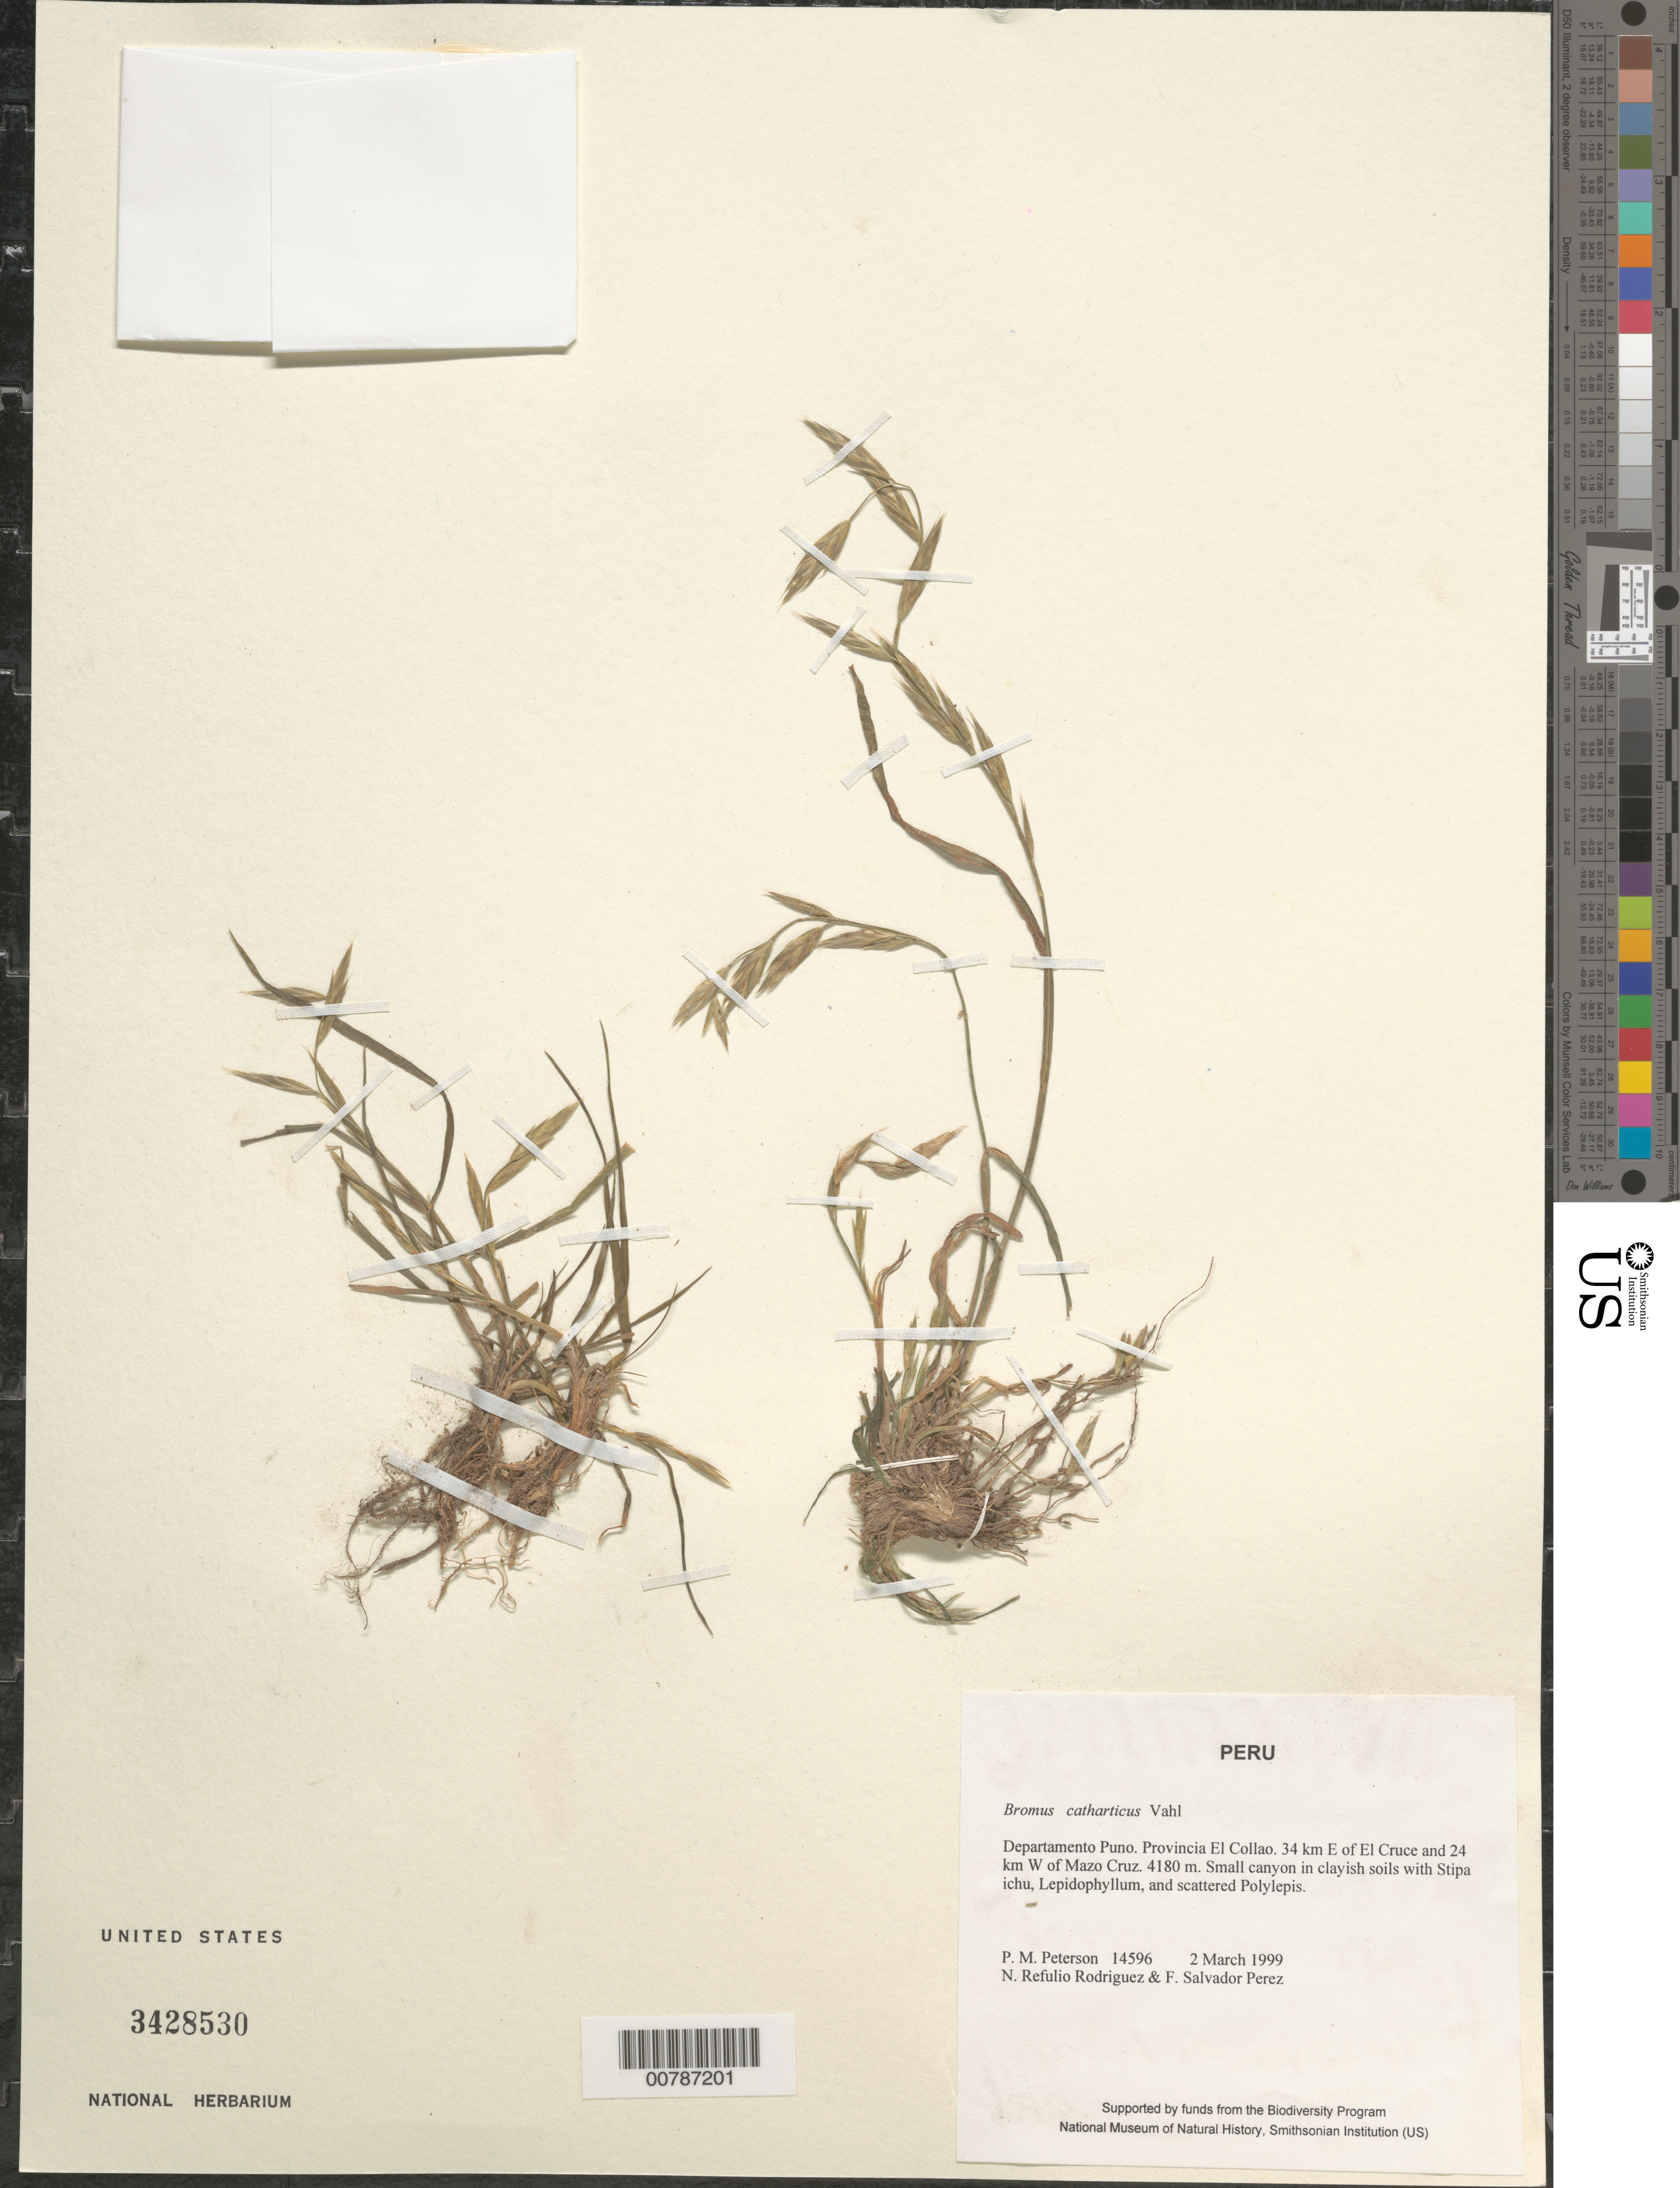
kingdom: Plantae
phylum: Tracheophyta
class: Liliopsida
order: Poales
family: Poaceae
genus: Bromus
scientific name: Bromus catharticus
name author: Vahl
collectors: P. M. Peterson, N. Refulio-Rodríguez & F. Salvador Perez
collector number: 14596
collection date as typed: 02 Mar 1999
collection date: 1999-03-02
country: Peru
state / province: Puno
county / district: El Collao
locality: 34 km E of El Cruce and 24 km W of Mazo Cruz.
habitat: Small canyon in clayish soils with Stipa ichu, Lepidophyllum and scattered Polylepis.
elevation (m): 4180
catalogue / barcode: US 3428530